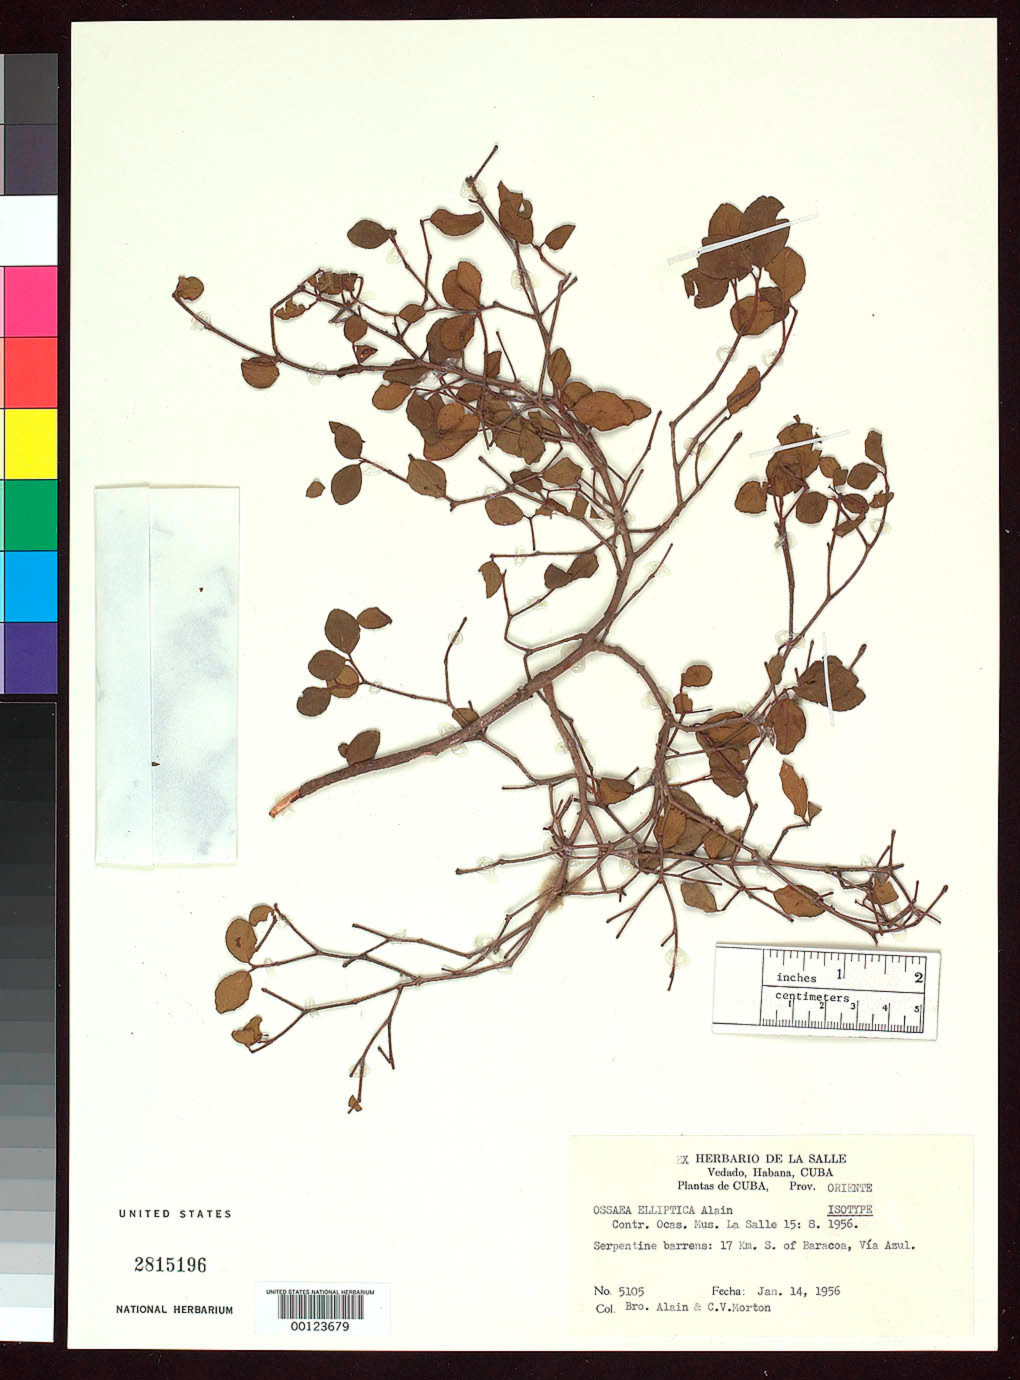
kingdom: Plantae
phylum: Tracheophyta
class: Magnoliopsida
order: Myrtales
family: Melastomataceae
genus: Ossaea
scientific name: Ossaea elliptica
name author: Alain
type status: Isotype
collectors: A. H. Liogier & C. V. Morton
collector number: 5105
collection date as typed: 14 Jan 1956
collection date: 1956-01-14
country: Cuba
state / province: Oriente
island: Greater Antilles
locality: S of Baracoa, via Azul.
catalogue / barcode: US 2815196